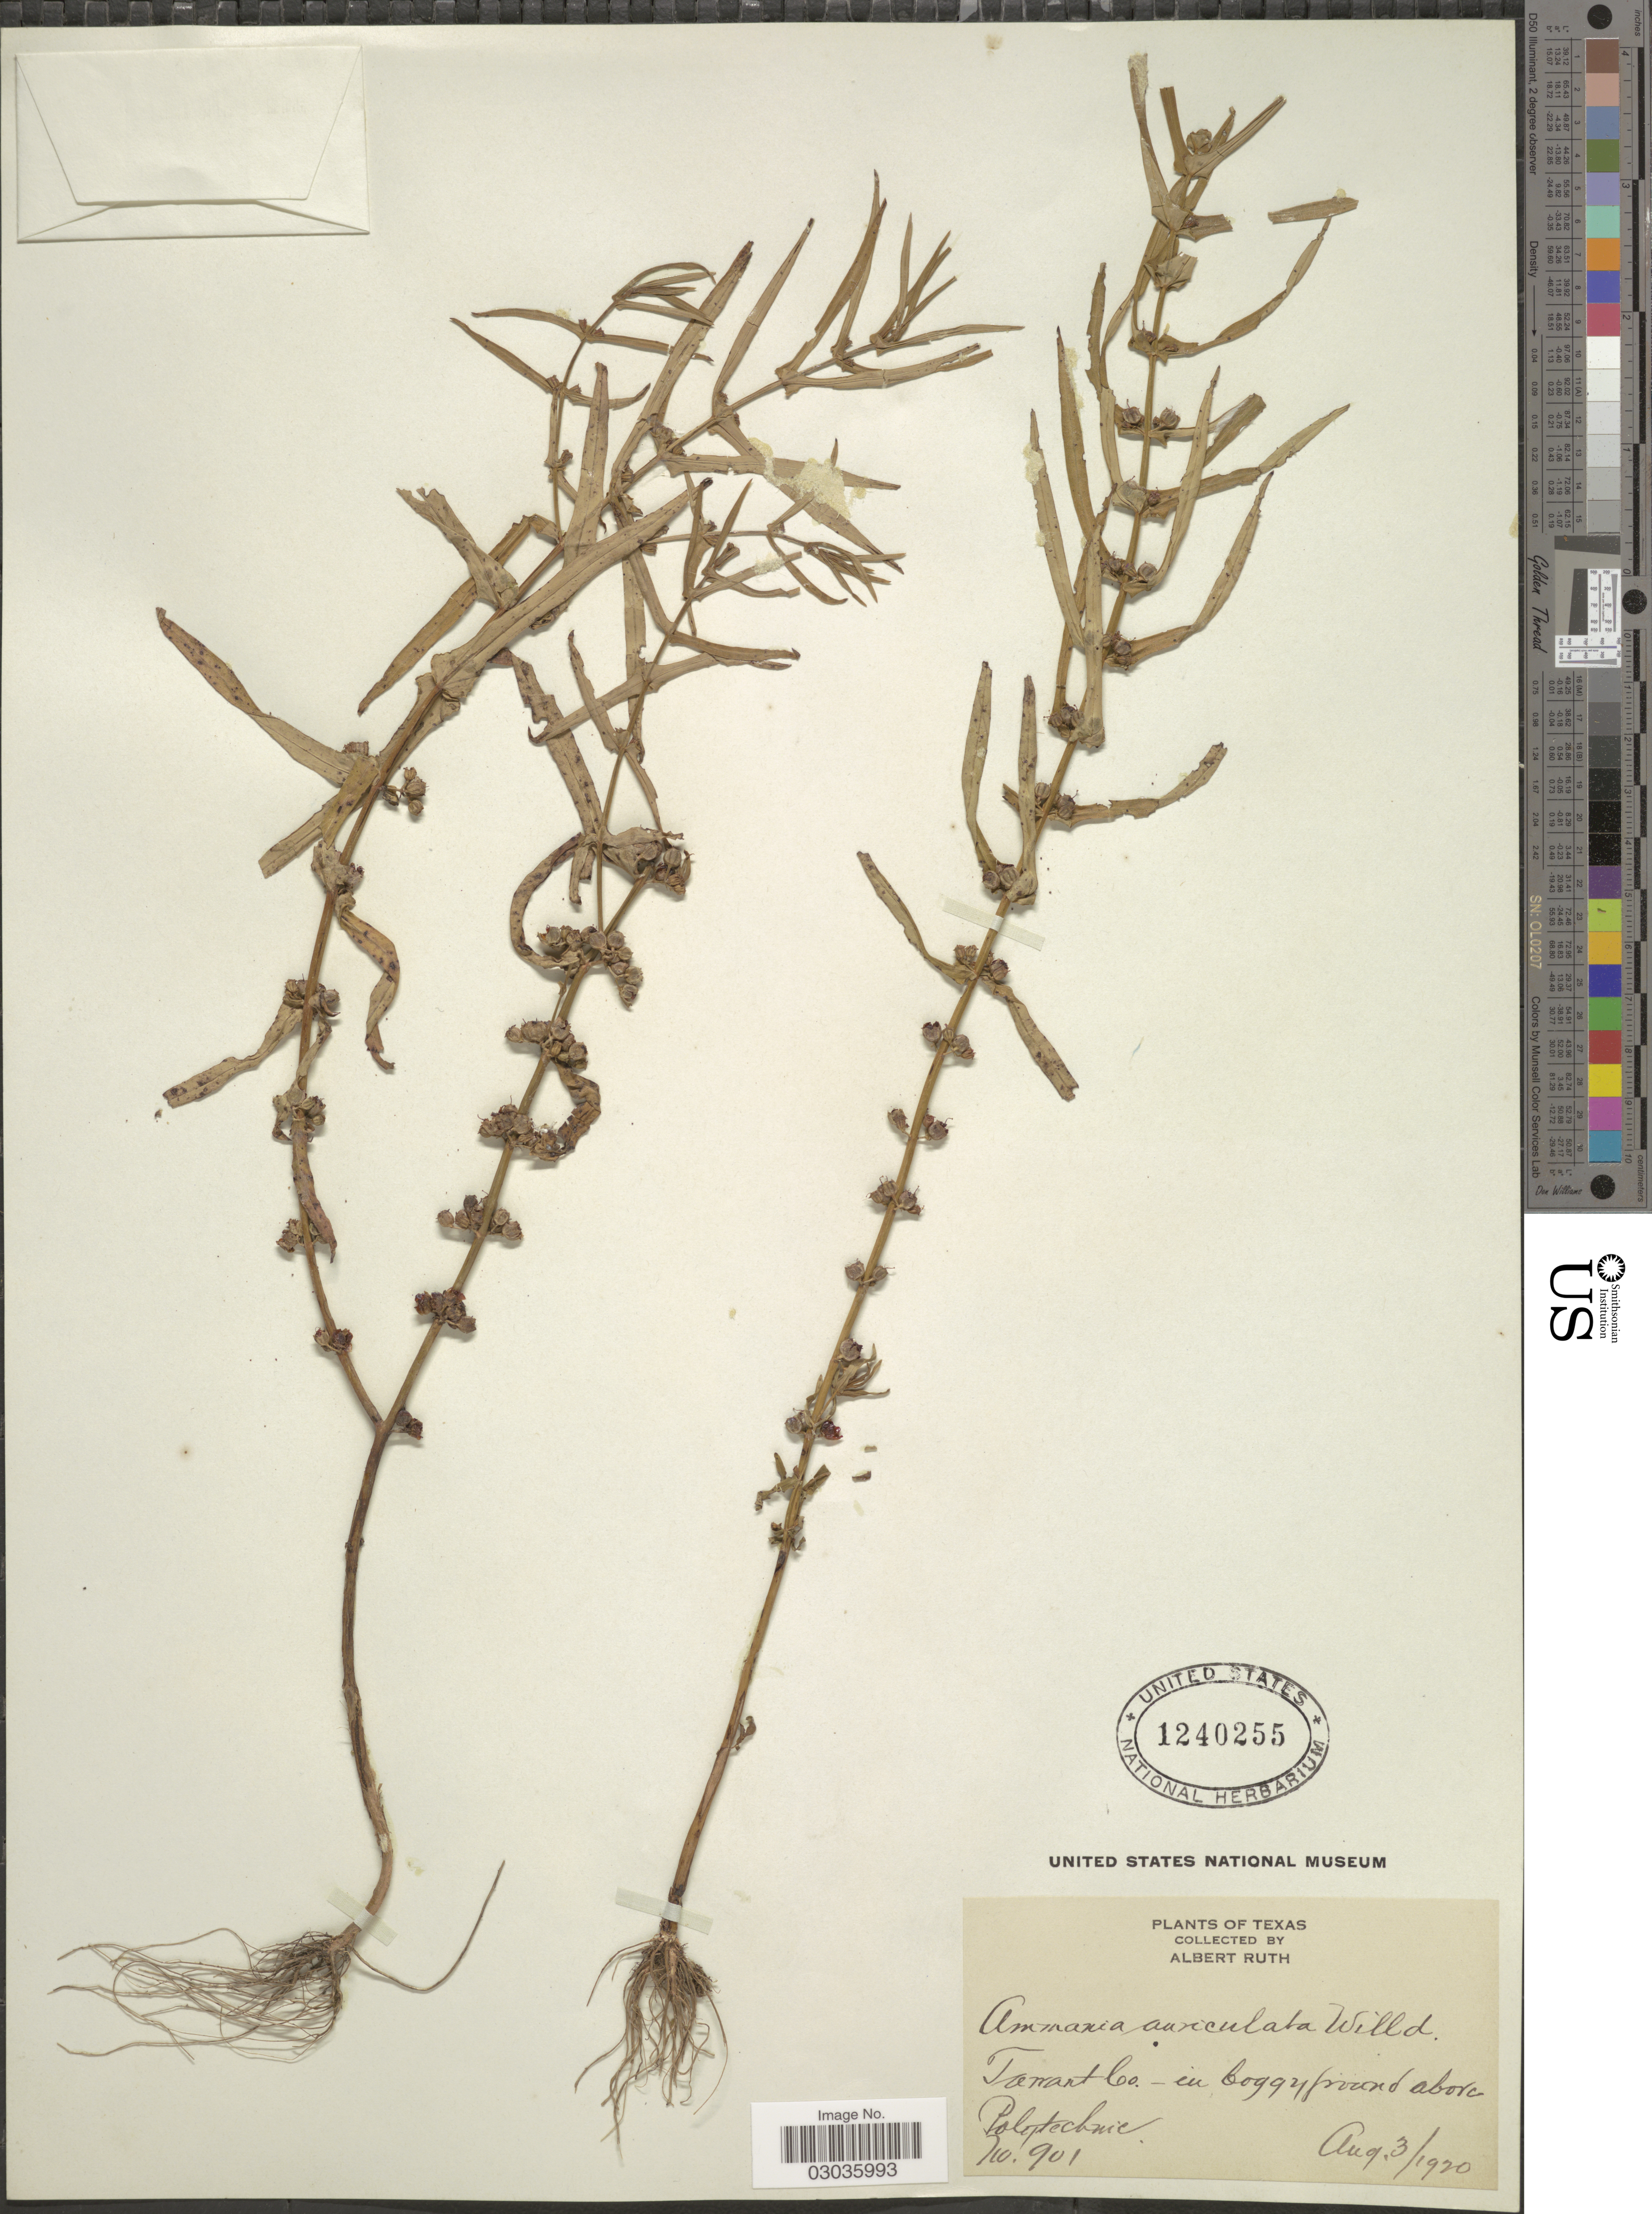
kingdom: Plantae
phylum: Tracheophyta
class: Magnoliopsida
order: Myrtales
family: Lythraceae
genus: Ammannia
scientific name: Ammannia auriculata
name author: Willd.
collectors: A. Ruth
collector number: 901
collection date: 1920-08-03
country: United States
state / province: Texas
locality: Tarrant Co.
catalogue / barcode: US 1240255